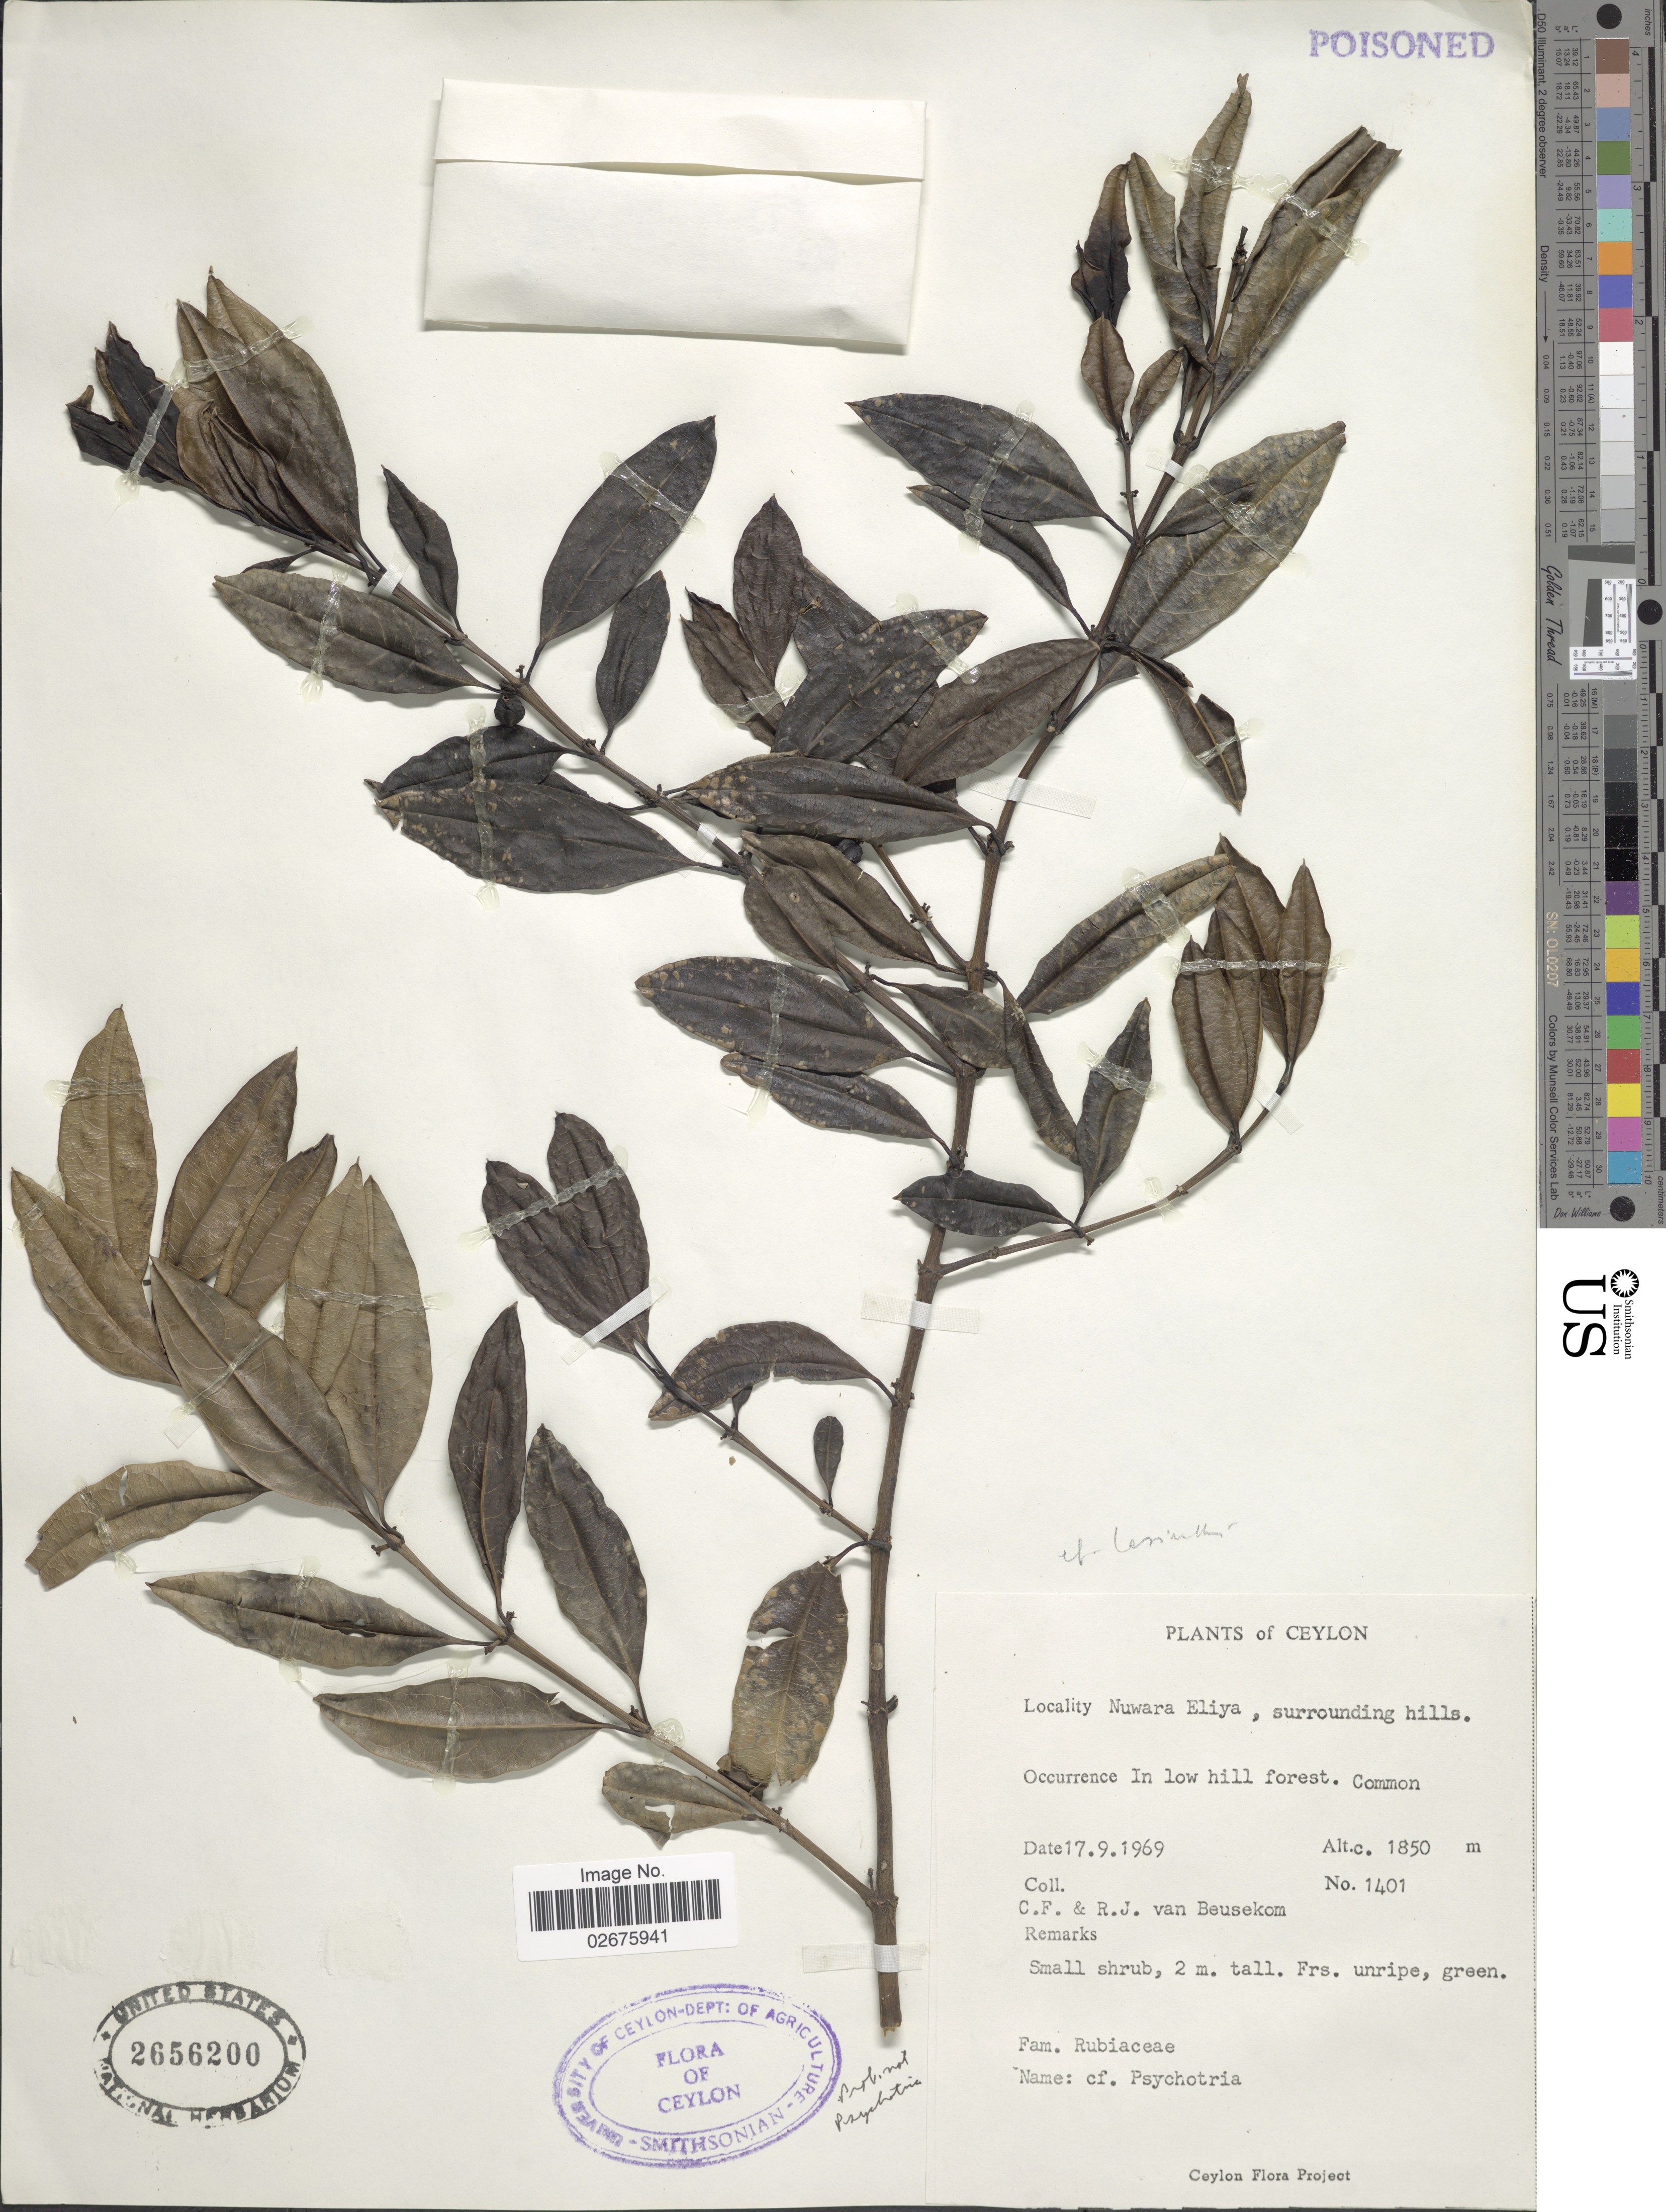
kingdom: Plantae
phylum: Tracheophyta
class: Magnoliopsida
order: Gentianales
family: Rubiaceae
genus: Lasianthus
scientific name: Lasianthus sp.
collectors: C. F. Beusekom & R. Van Beusekom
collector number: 1401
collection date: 1969-09-17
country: Sri Lanka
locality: Ceylon, Nuwara Eliya, surrounding hills, In low hill forest. Common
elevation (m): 1850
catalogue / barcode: US 2656200